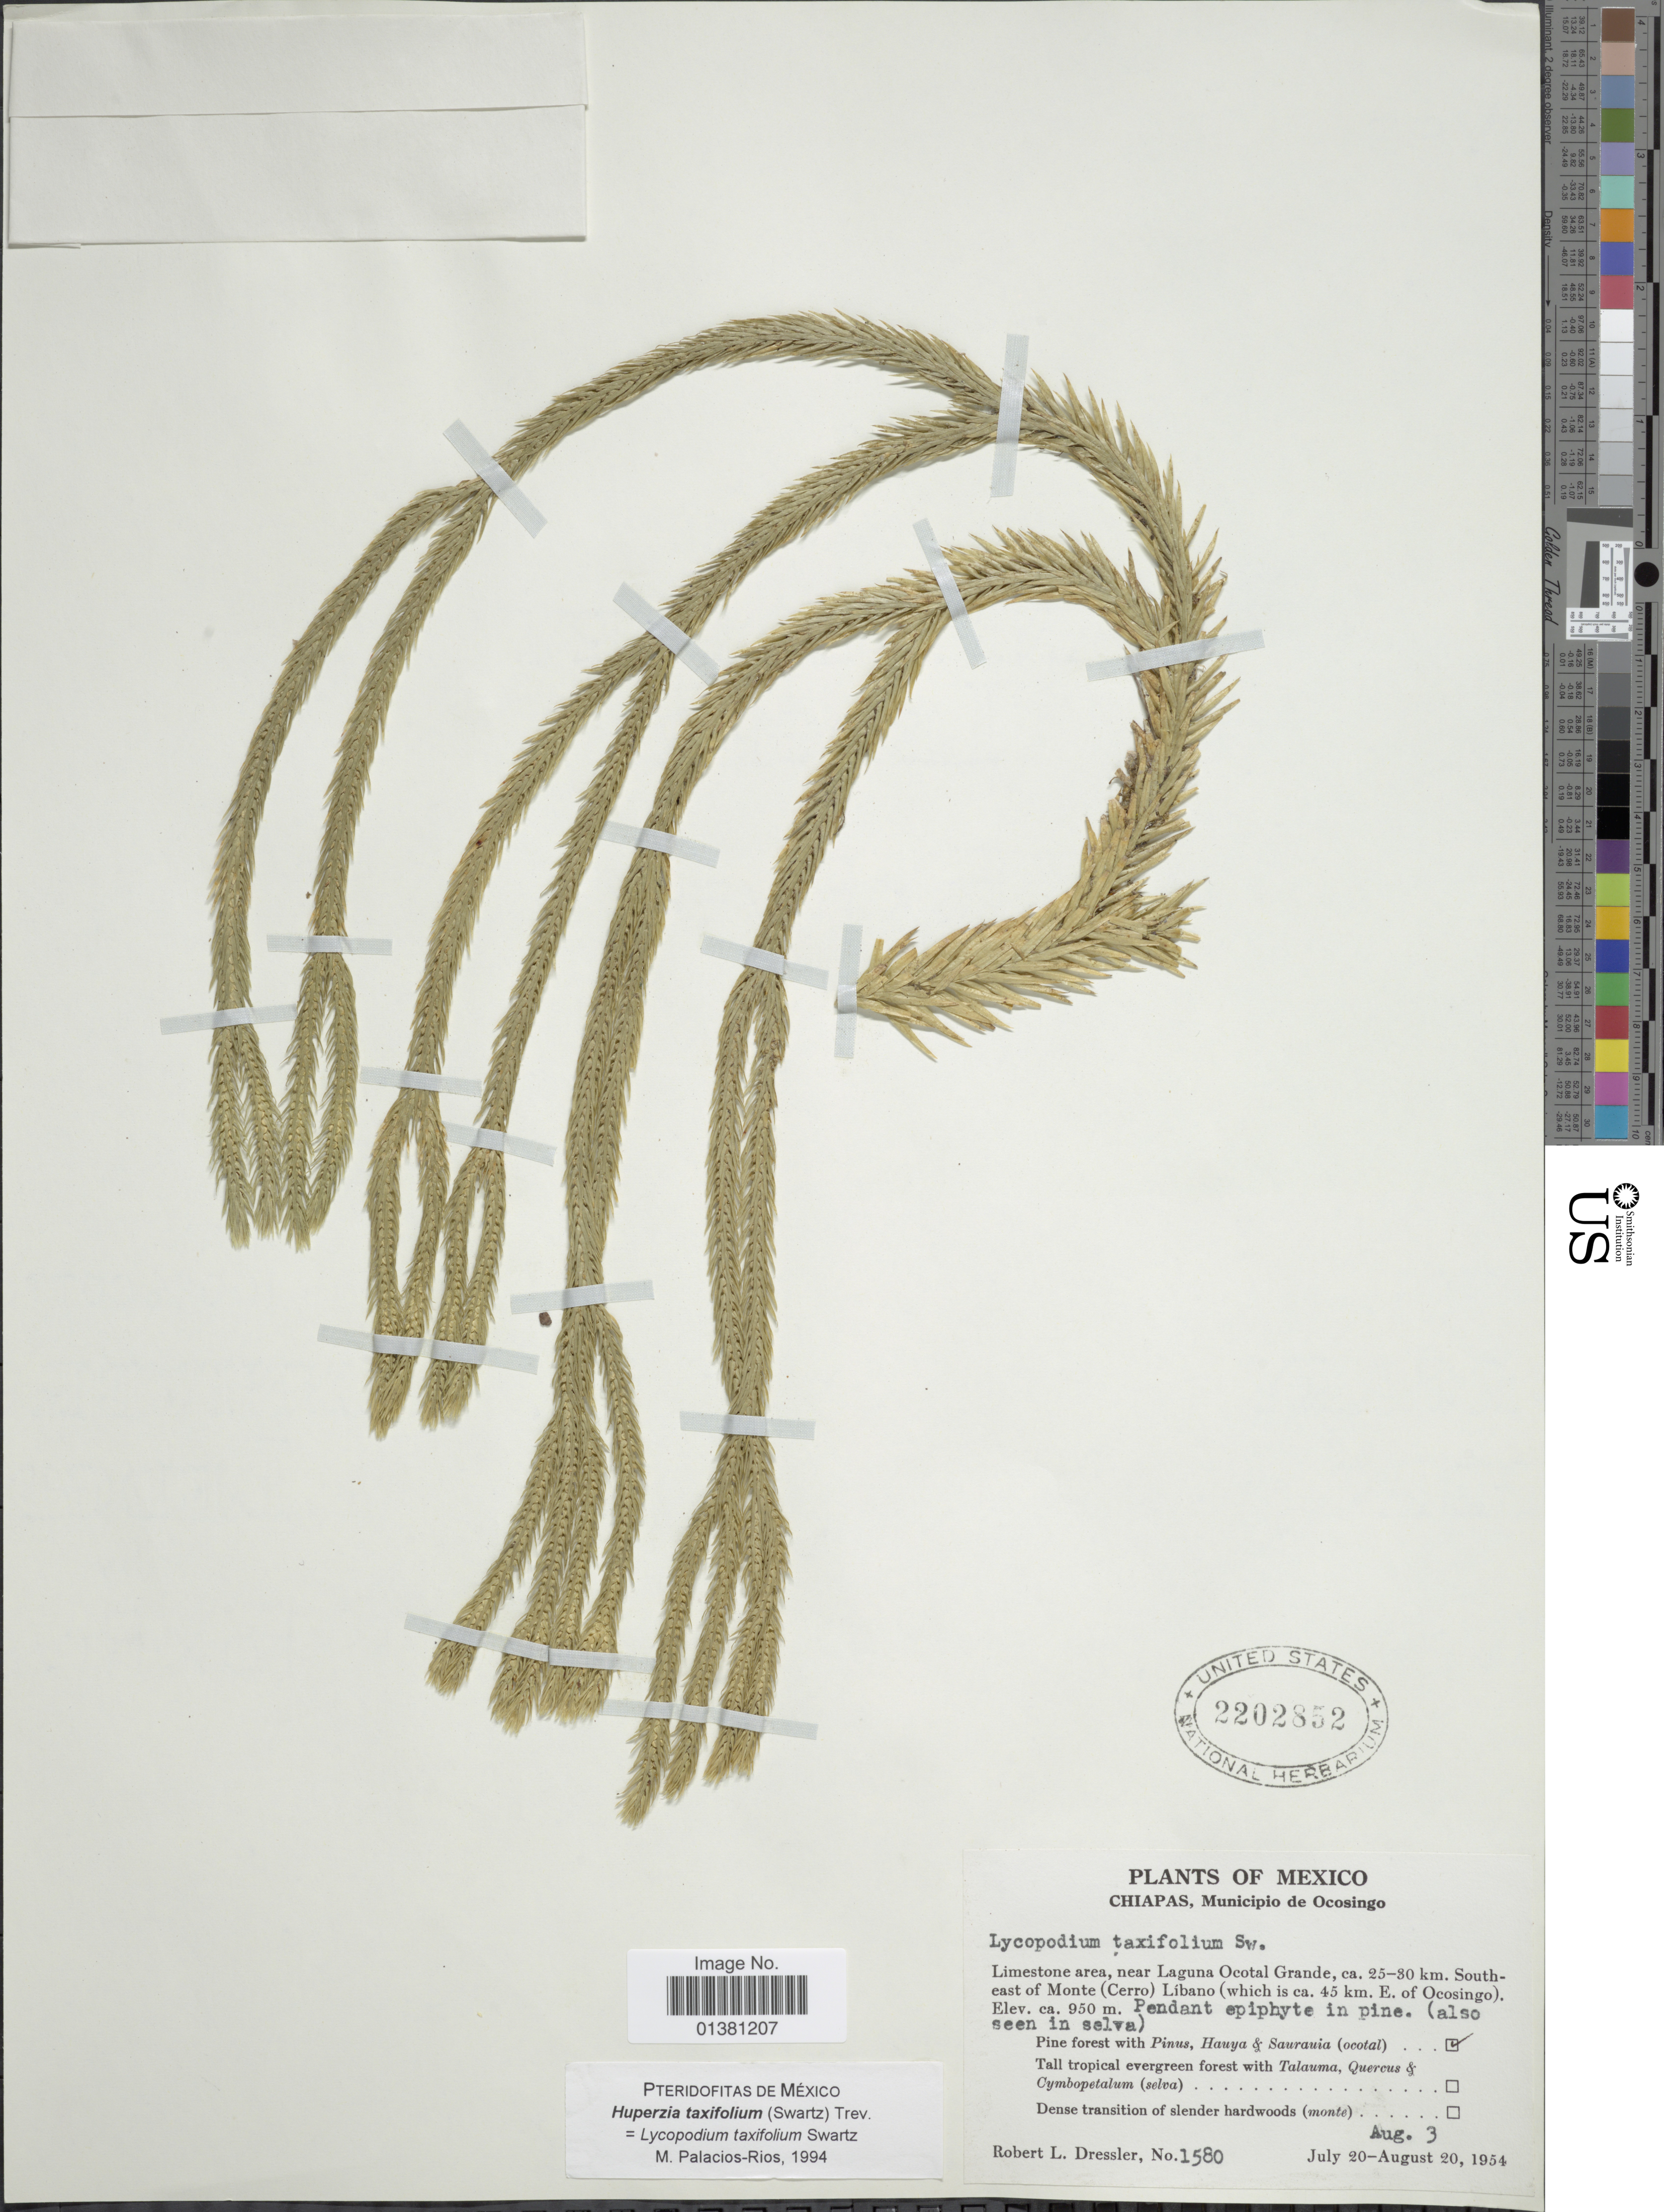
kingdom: Plantae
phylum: Tracheophyta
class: Lycopodiopsida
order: Lycopodiales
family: Lycopodiaceae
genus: Phlegmariurus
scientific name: Phlegmariurus taxifolius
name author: (Sw.) Á. Löve & D. Löve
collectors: R. Dressler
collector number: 1580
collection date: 1954-07-20/1954-08-20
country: Mexico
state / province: Chiapas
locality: Municpio de Ocosingo, Limestone area, near Laguna Ocotal Grande, ca. 25-30 km Southeast of Monte (Cerro) Libano (wich is ca. 45 km E of Ocosingo)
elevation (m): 950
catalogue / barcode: US 2202852